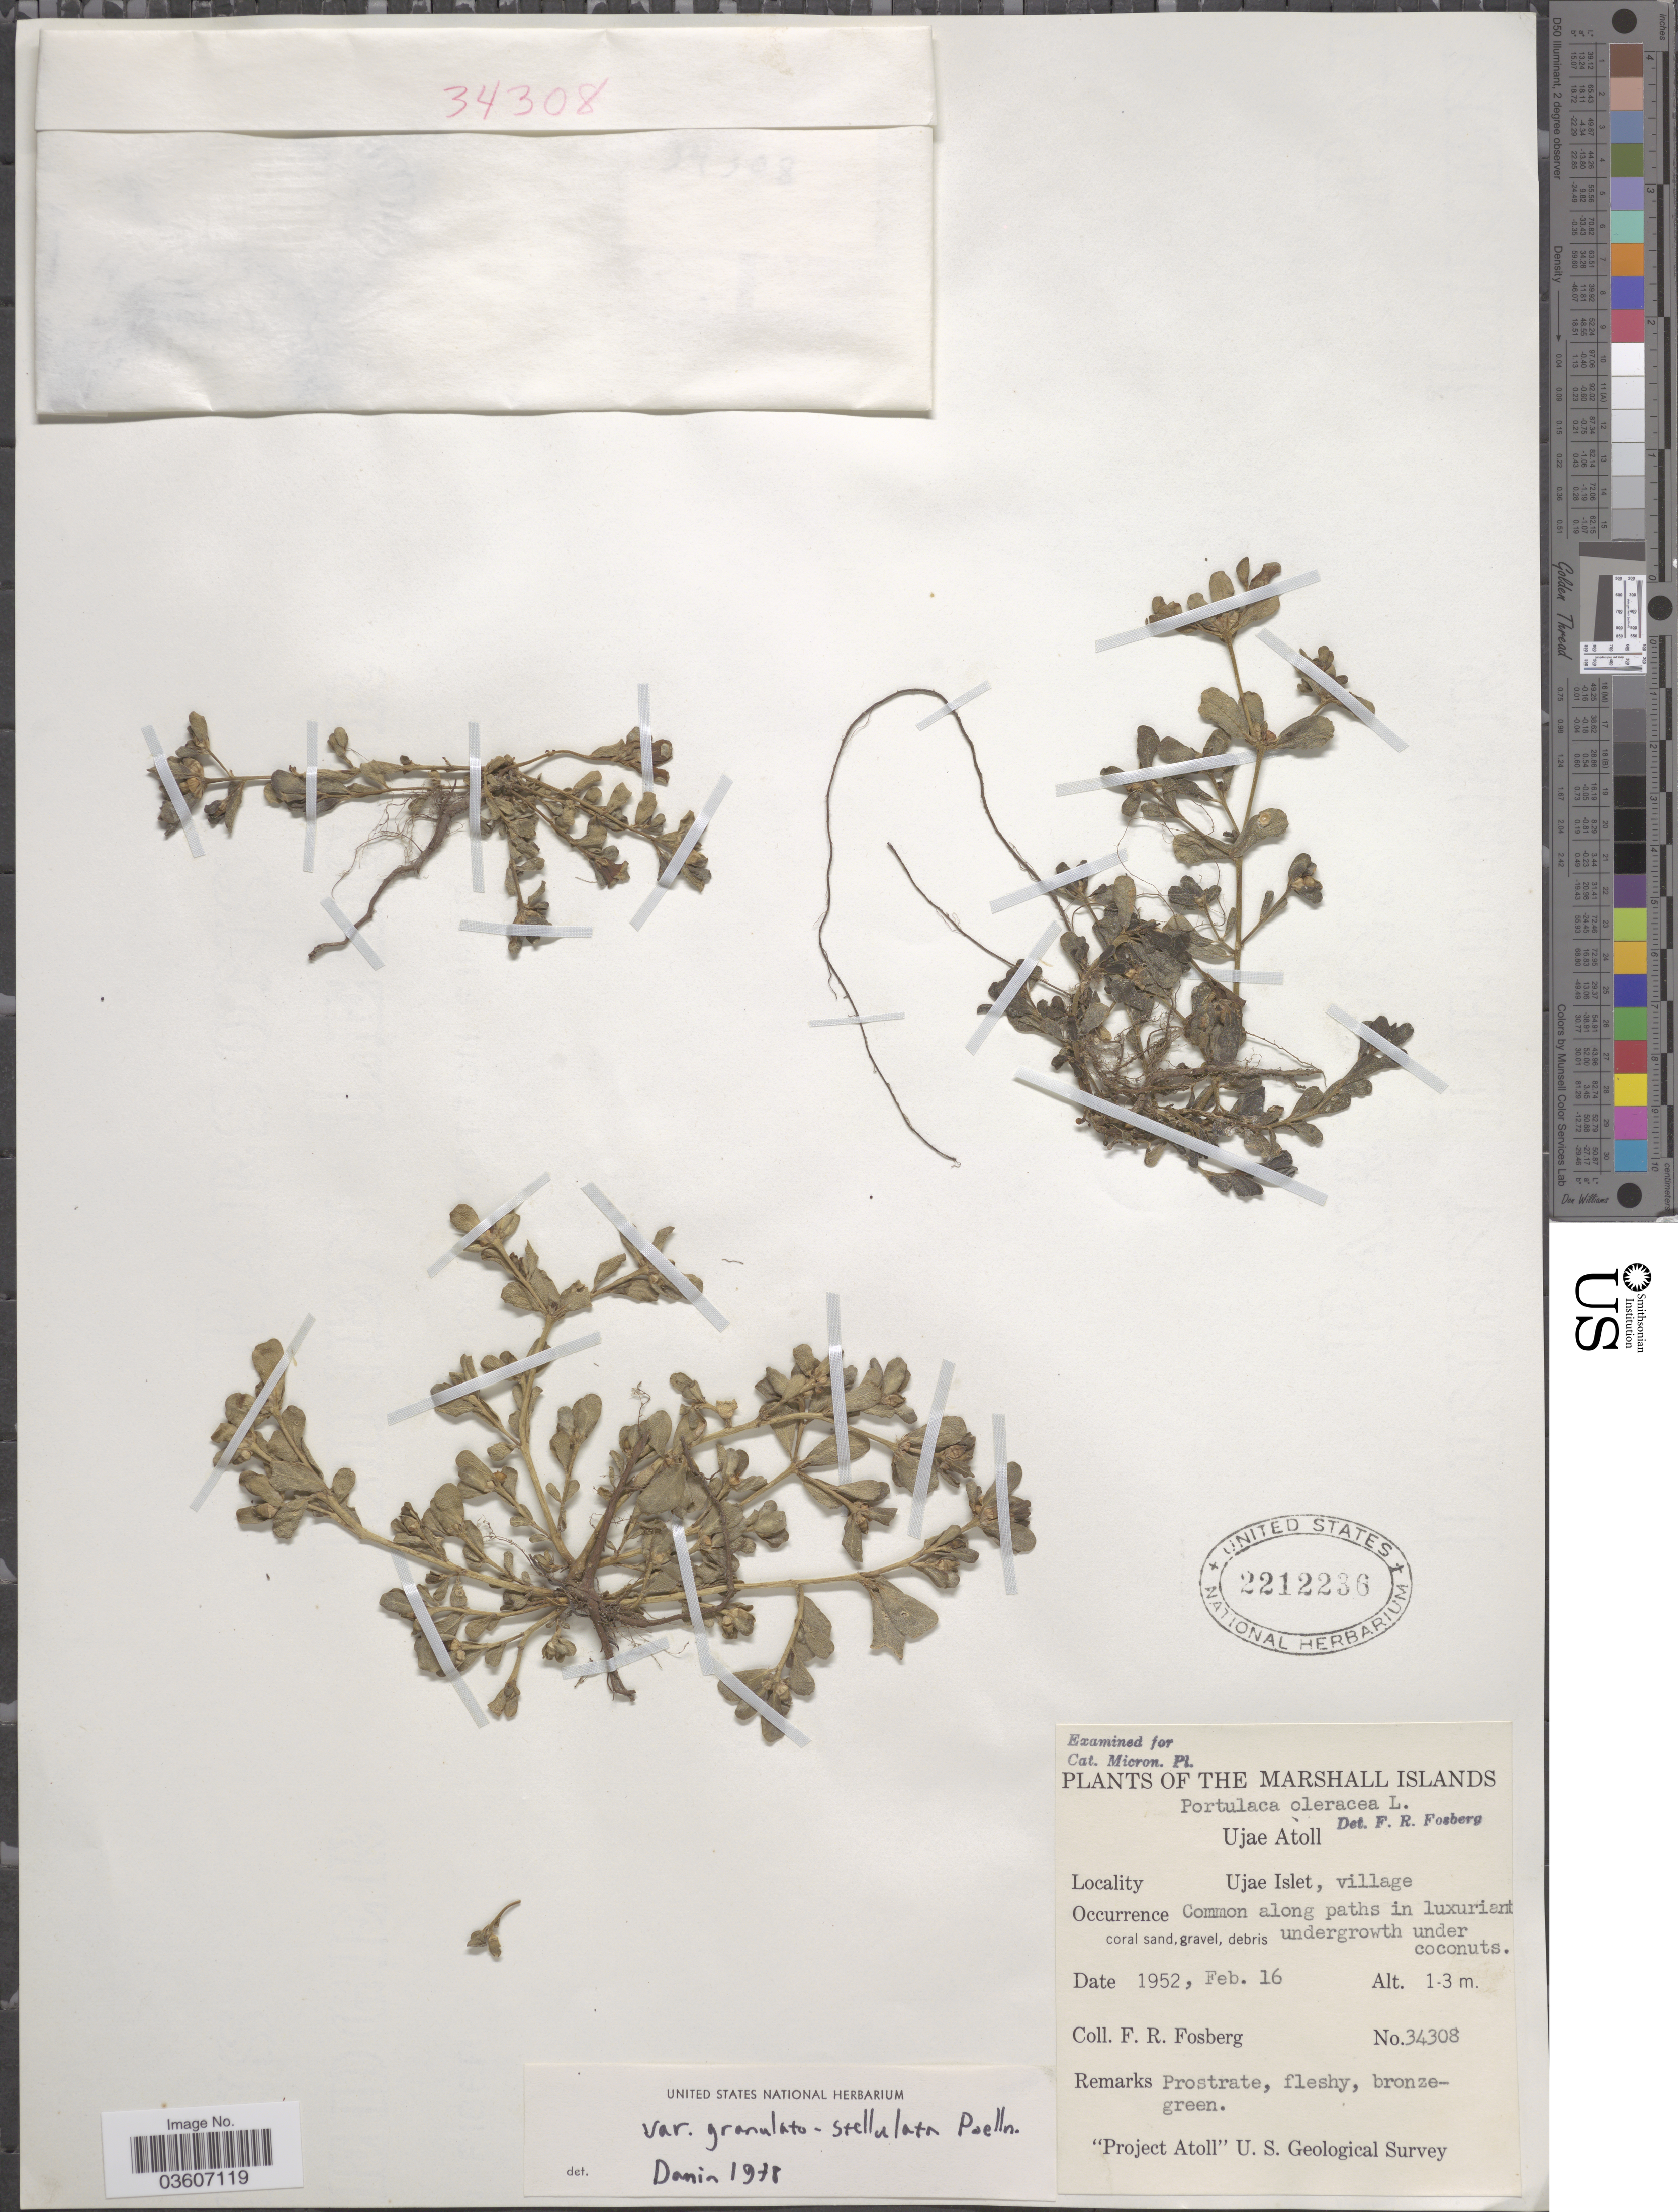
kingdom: Plantae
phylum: Tracheophyta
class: Magnoliopsida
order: Caryophyllales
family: Portulacaceae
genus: Portulaca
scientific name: Portulaca oleracea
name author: L.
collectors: F. R. Fosberg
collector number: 34308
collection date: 1952-02-16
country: Marshall Islands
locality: Ujae Atoll. Ujae Islet, village.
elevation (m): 1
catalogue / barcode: US 2212236